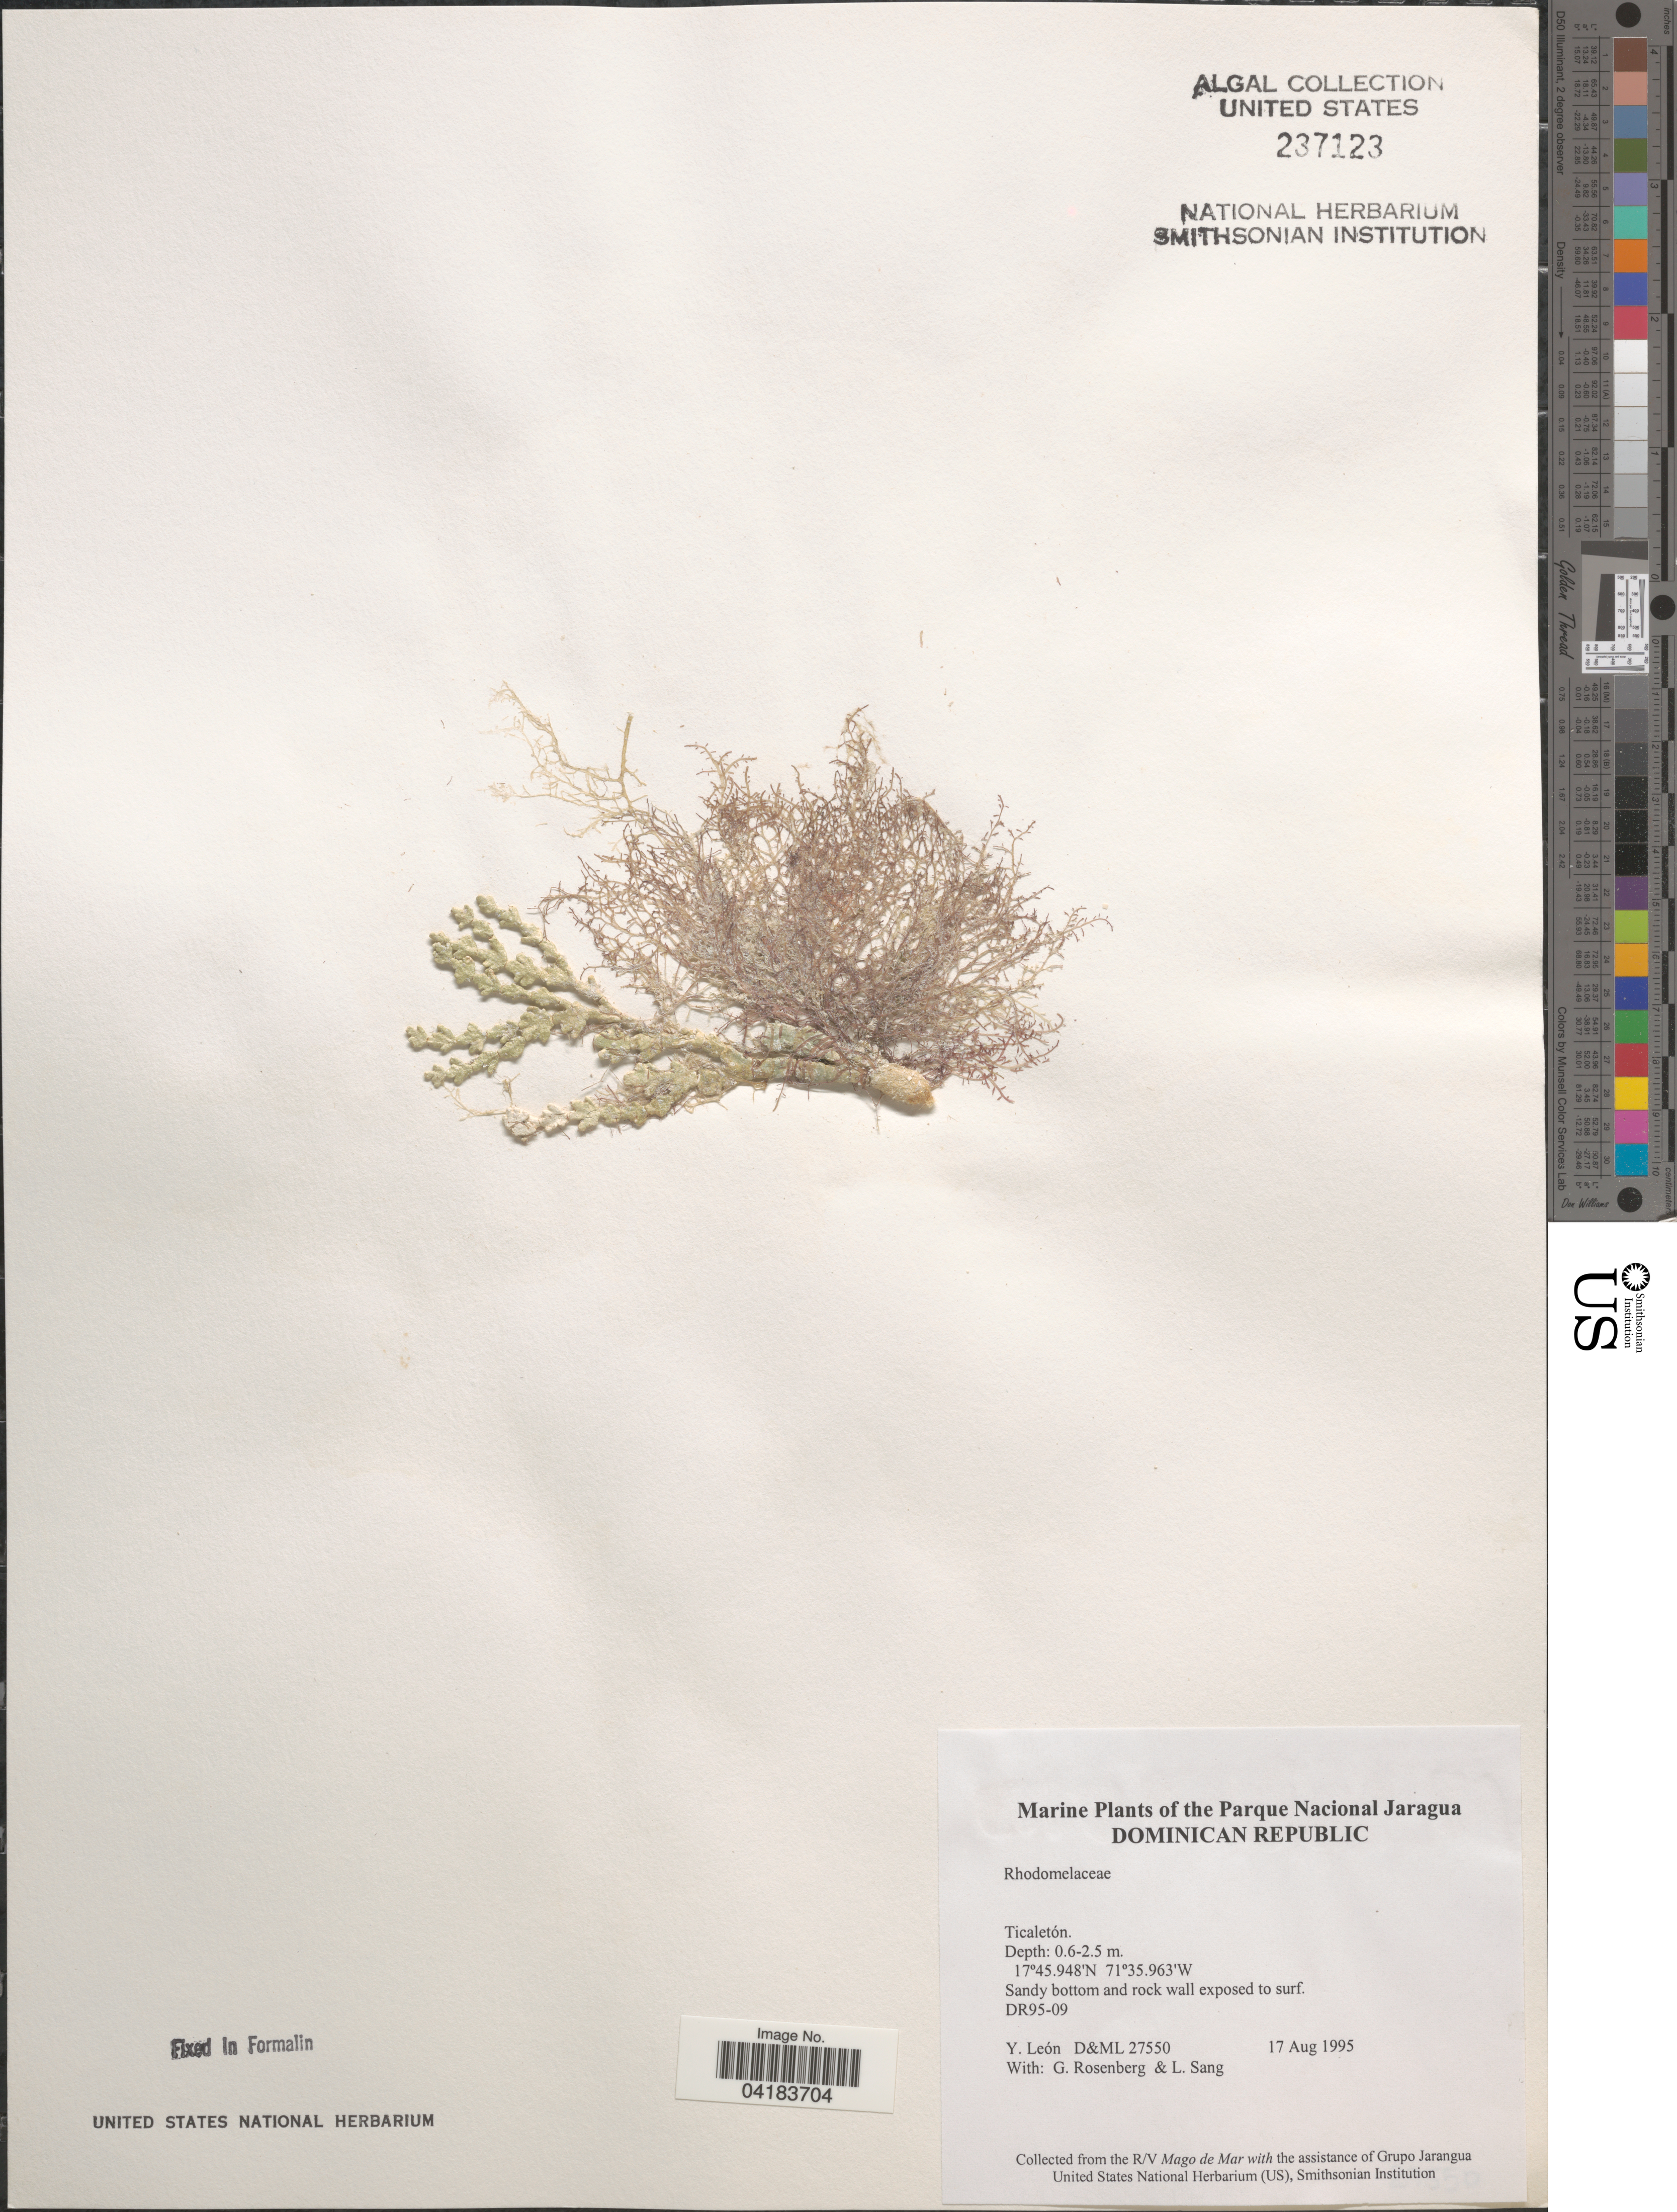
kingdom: Plantae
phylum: Rhodophyta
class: Florideophyceae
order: Ceramiales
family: Rhodomelaceae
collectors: Y. León, G. Rosenberg & L. Sang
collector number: D&Ml27550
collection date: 1995-08-17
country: Dominican Republic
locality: The Parque Nacional Jaragua. Ticaletón.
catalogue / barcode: US 237123